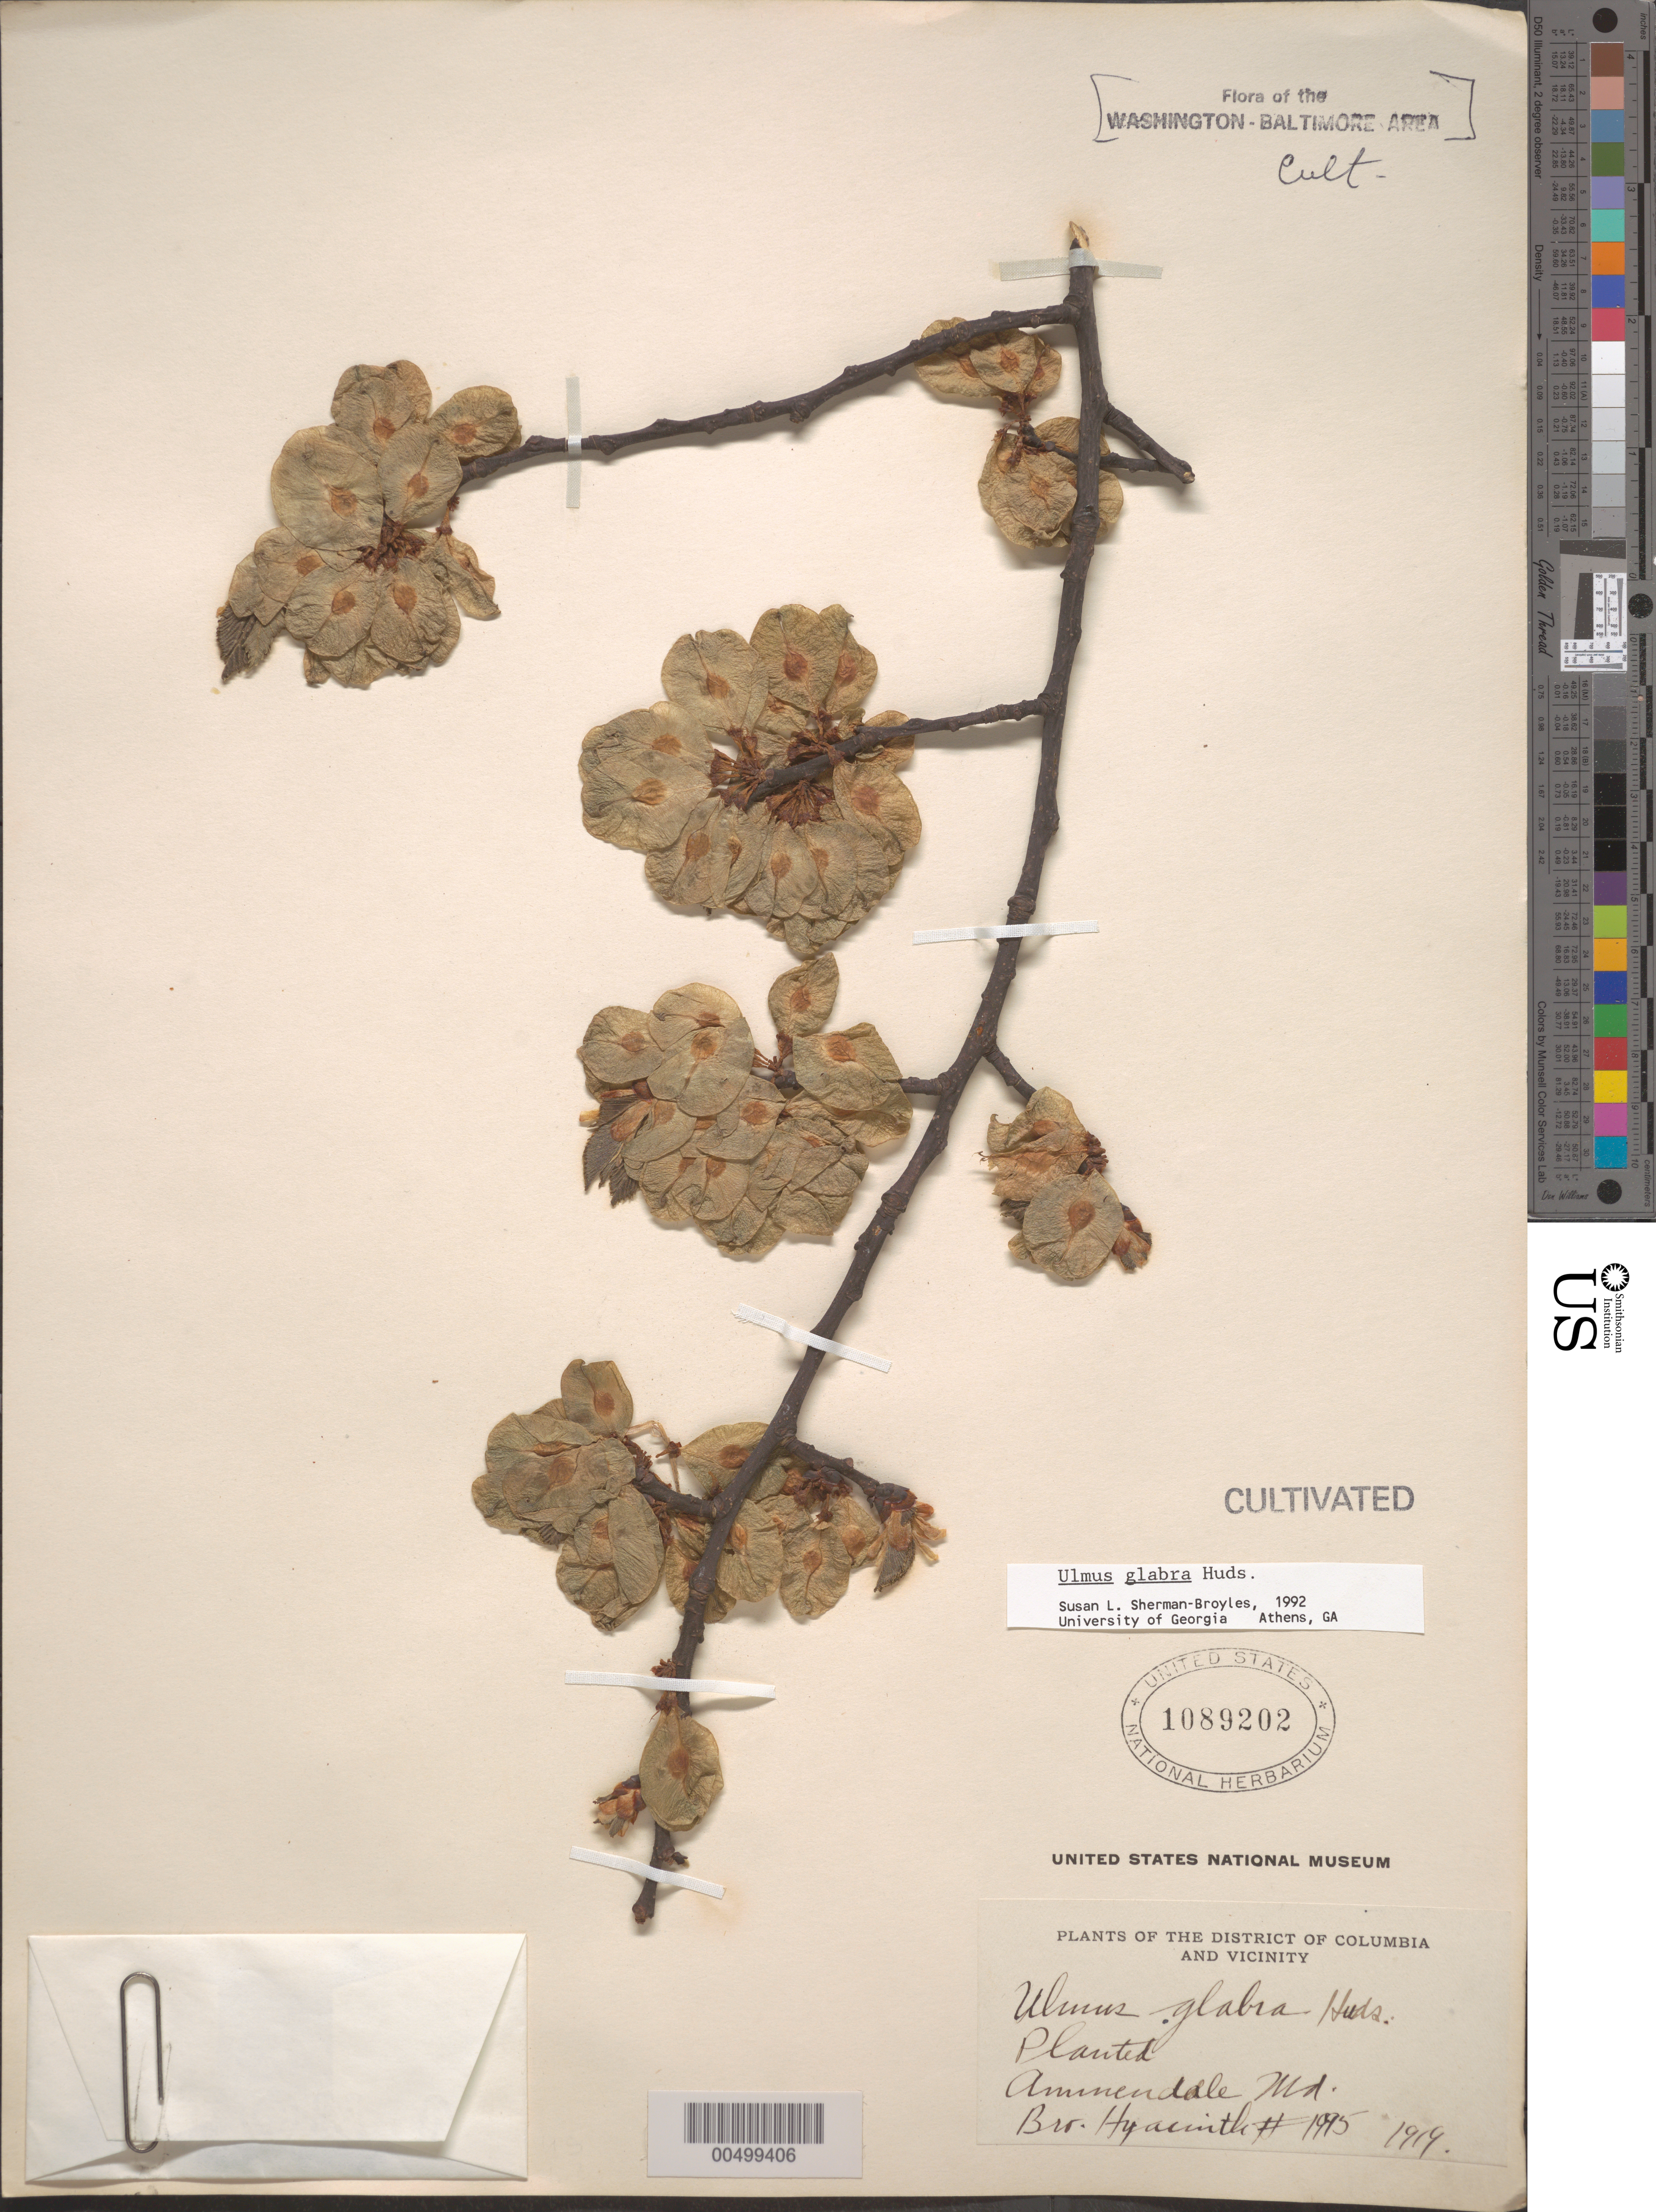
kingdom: Plantae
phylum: Tracheophyta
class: Magnoliopsida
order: Rosales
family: Ulmaceae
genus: Ulmus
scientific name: Ulmus glabra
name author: Huds.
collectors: F. Hyacinth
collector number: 1995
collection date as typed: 1919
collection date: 1919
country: United States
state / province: Maryland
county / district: Prince George's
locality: Ammendale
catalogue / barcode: US 1089202